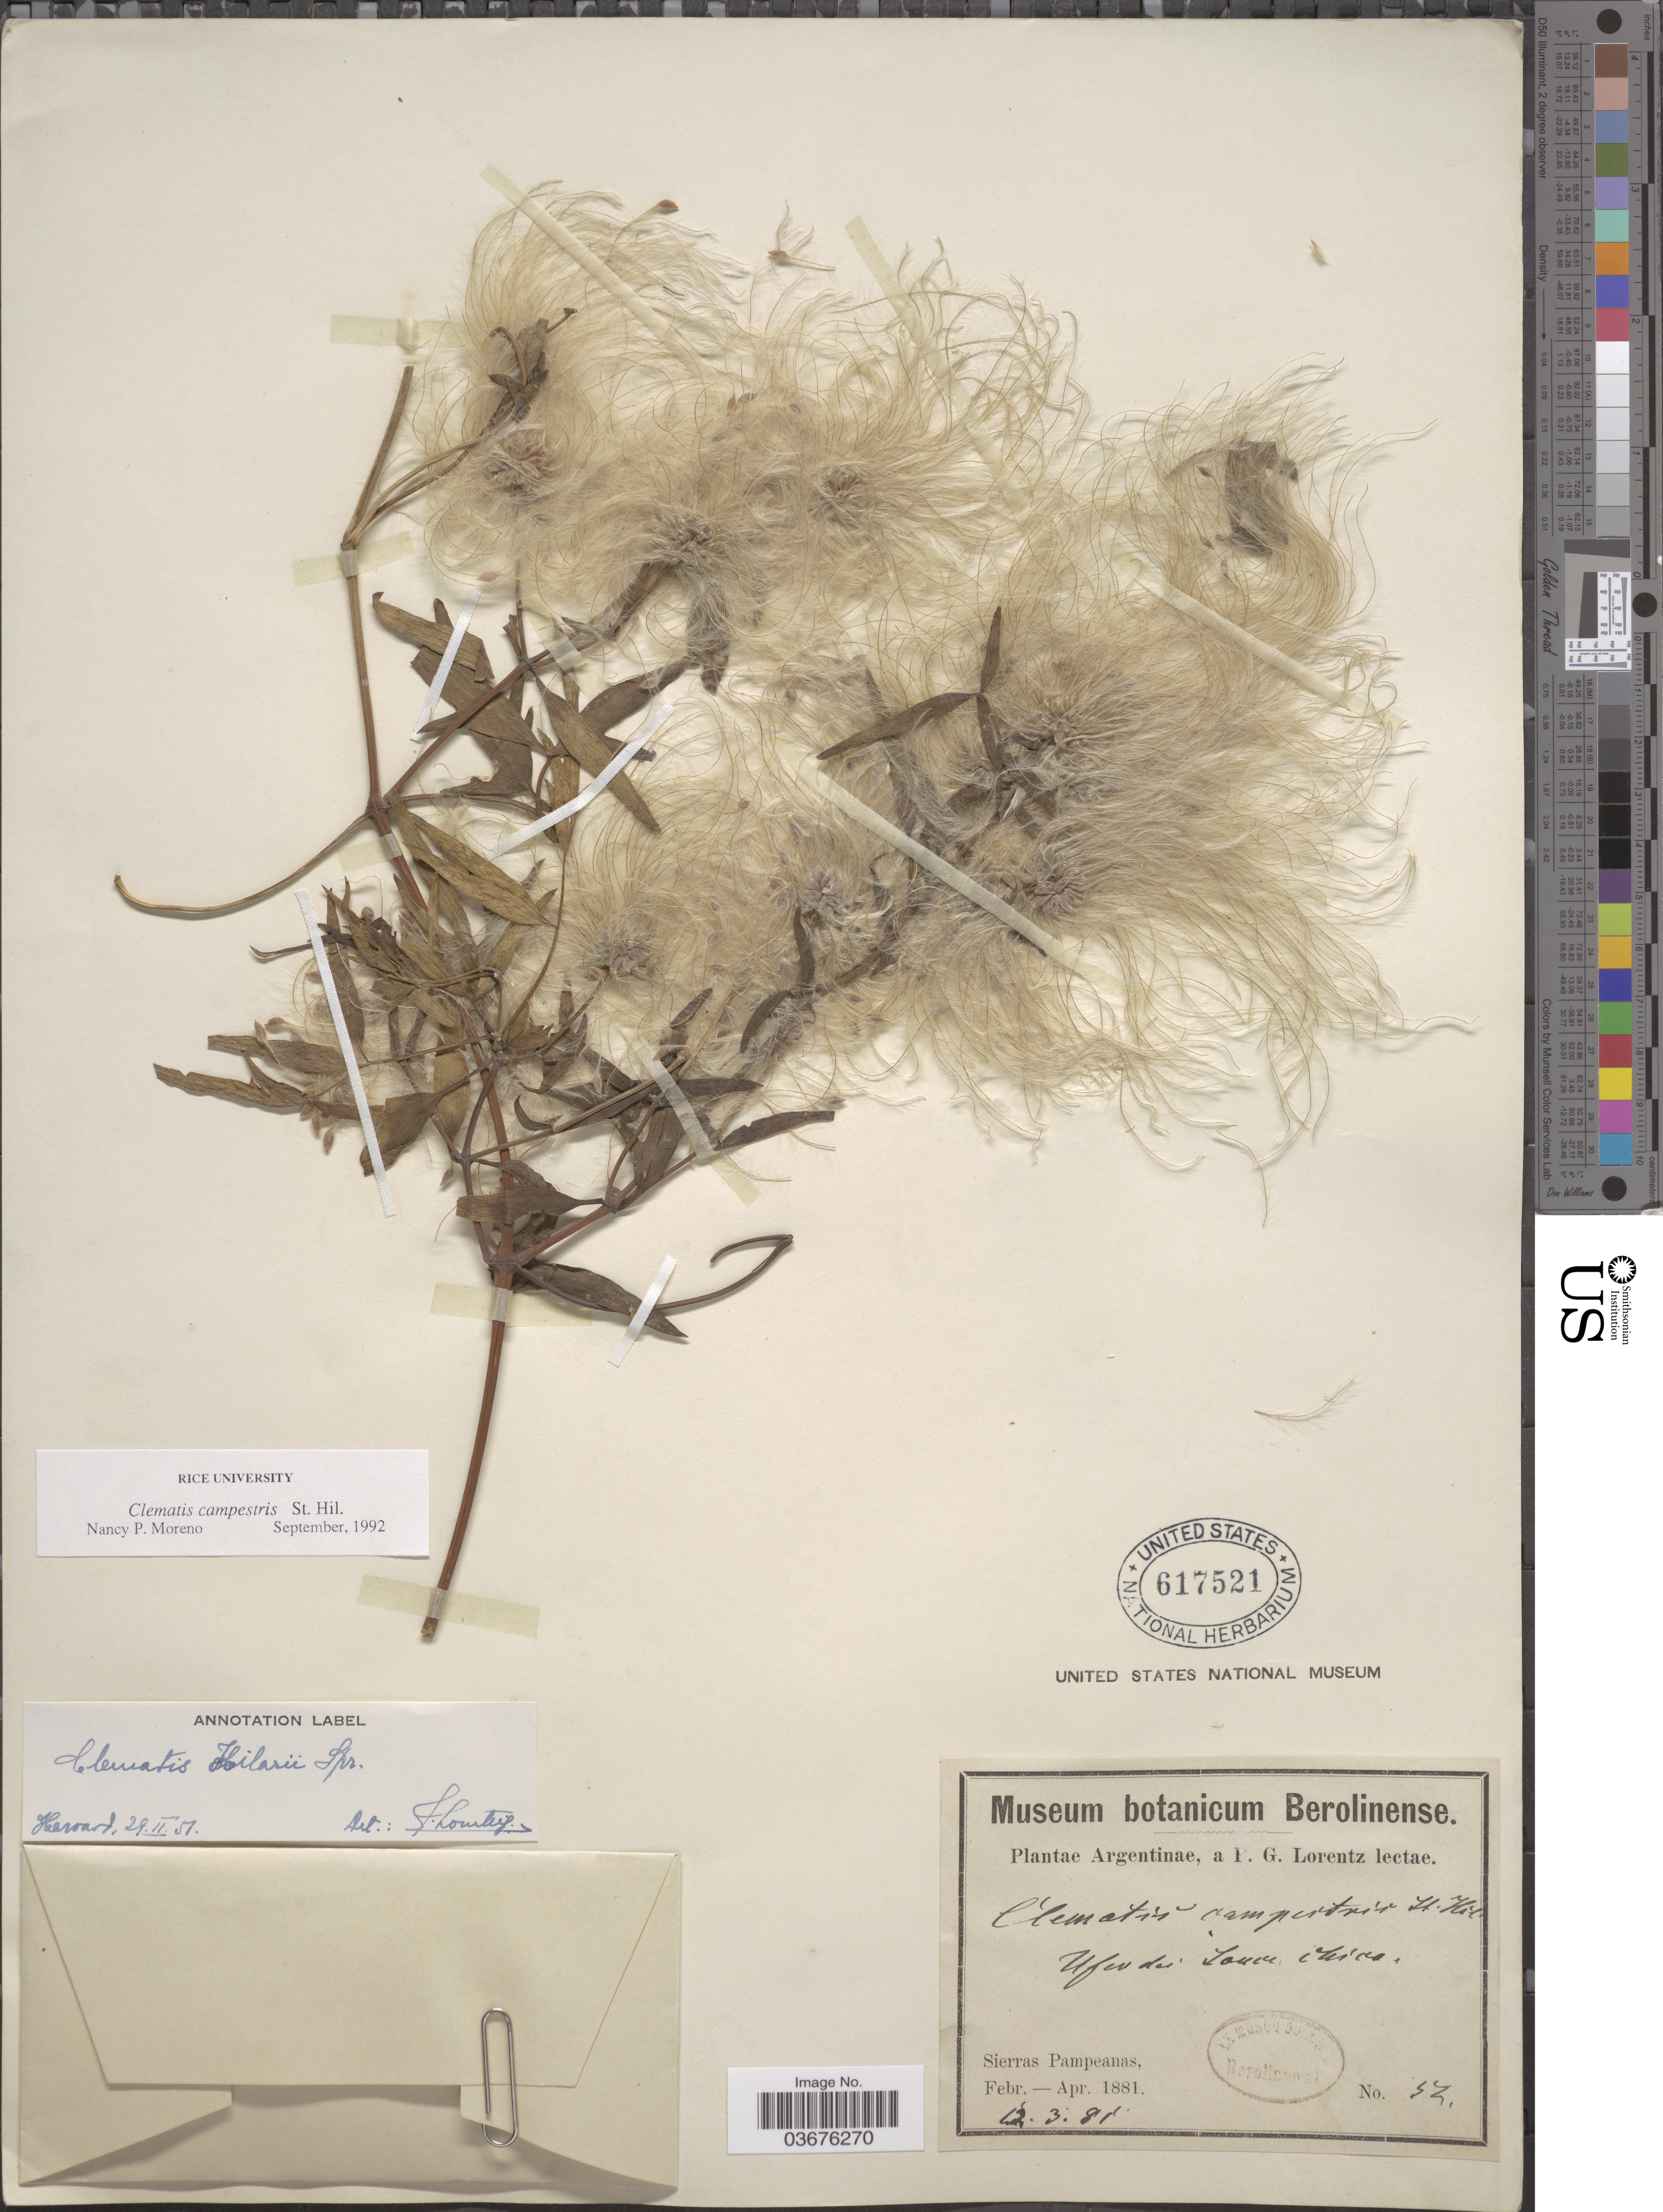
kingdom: Plantae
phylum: Tracheophyta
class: Magnoliopsida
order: Ranunculales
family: Ranunculaceae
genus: Clematis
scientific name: Clematis campestris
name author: A. St.-Hil.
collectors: P. G. Lorentz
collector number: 52*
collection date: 1881-03-12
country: Argentina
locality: Ufen bei Sauce Chico. Sierras Pampeanas.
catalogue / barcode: US 617521